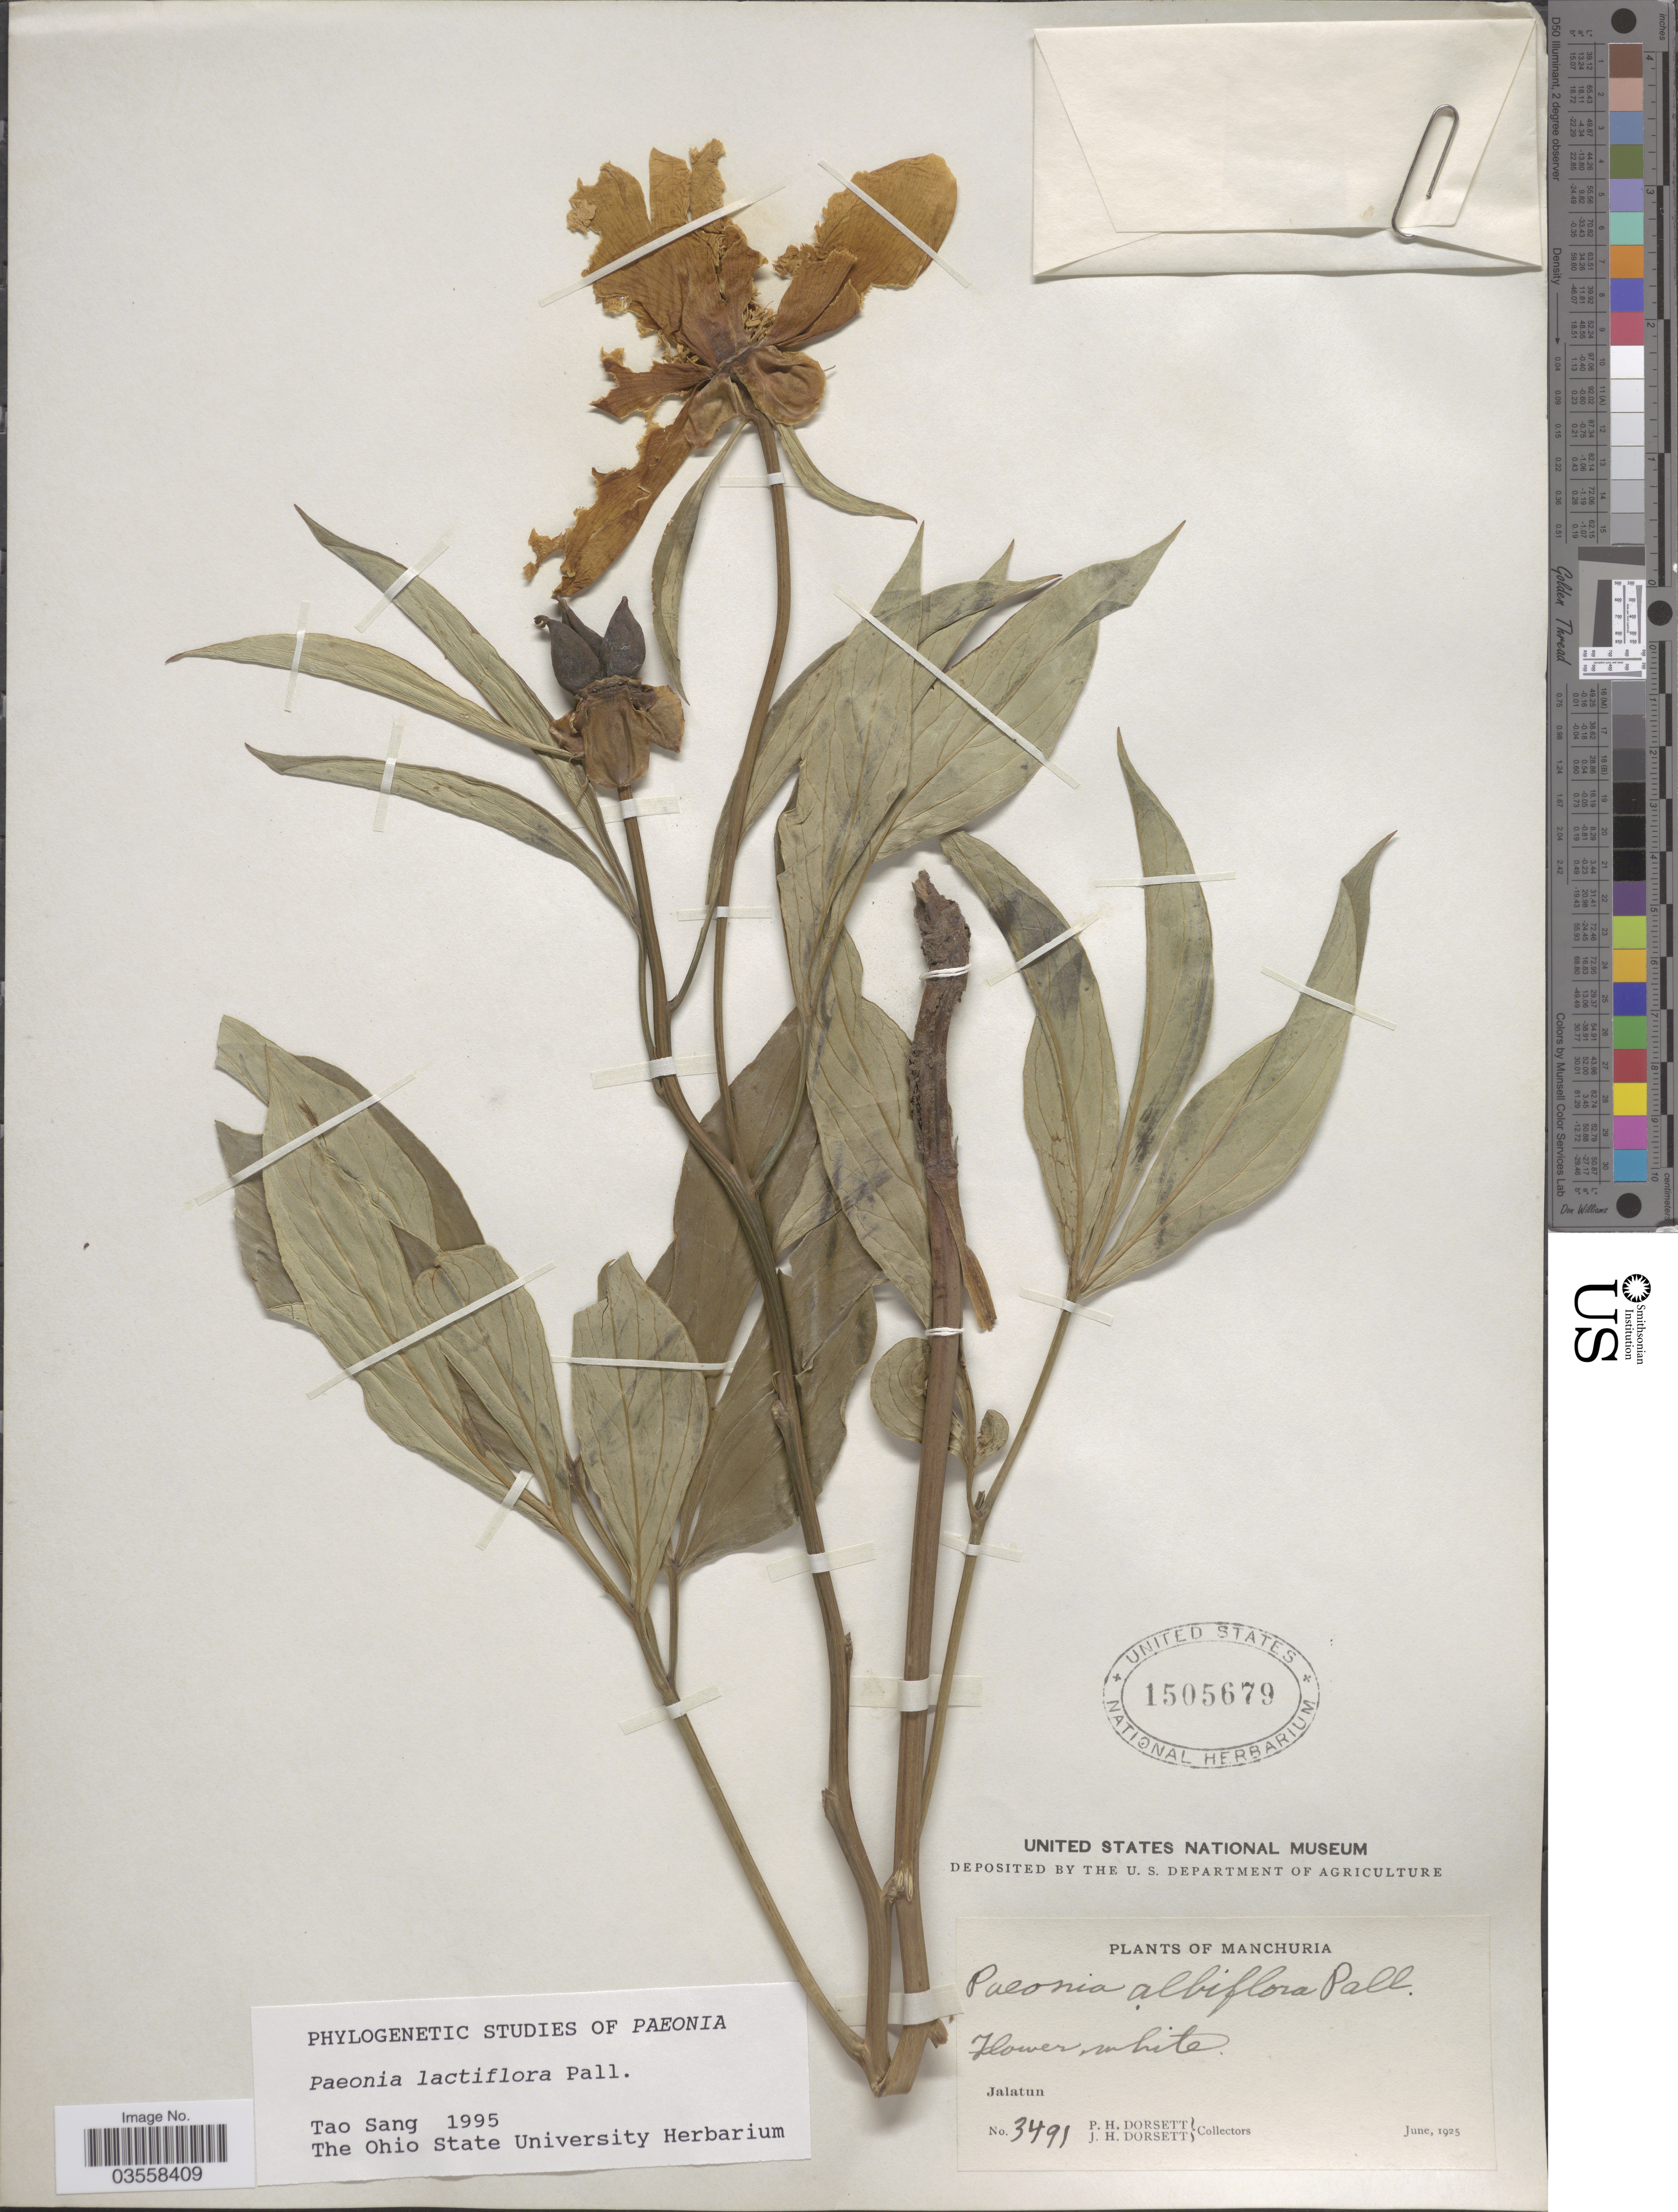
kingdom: Plantae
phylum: Tracheophyta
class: Magnoliopsida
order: Saxifragales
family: Paeoniaceae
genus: Paeonia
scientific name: Paeonia lactiflora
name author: Pall.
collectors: P. H. Dorsett & J. Dorsett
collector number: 3491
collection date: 1925-06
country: China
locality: Manchuria, Jalatun.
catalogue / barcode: US 1505679